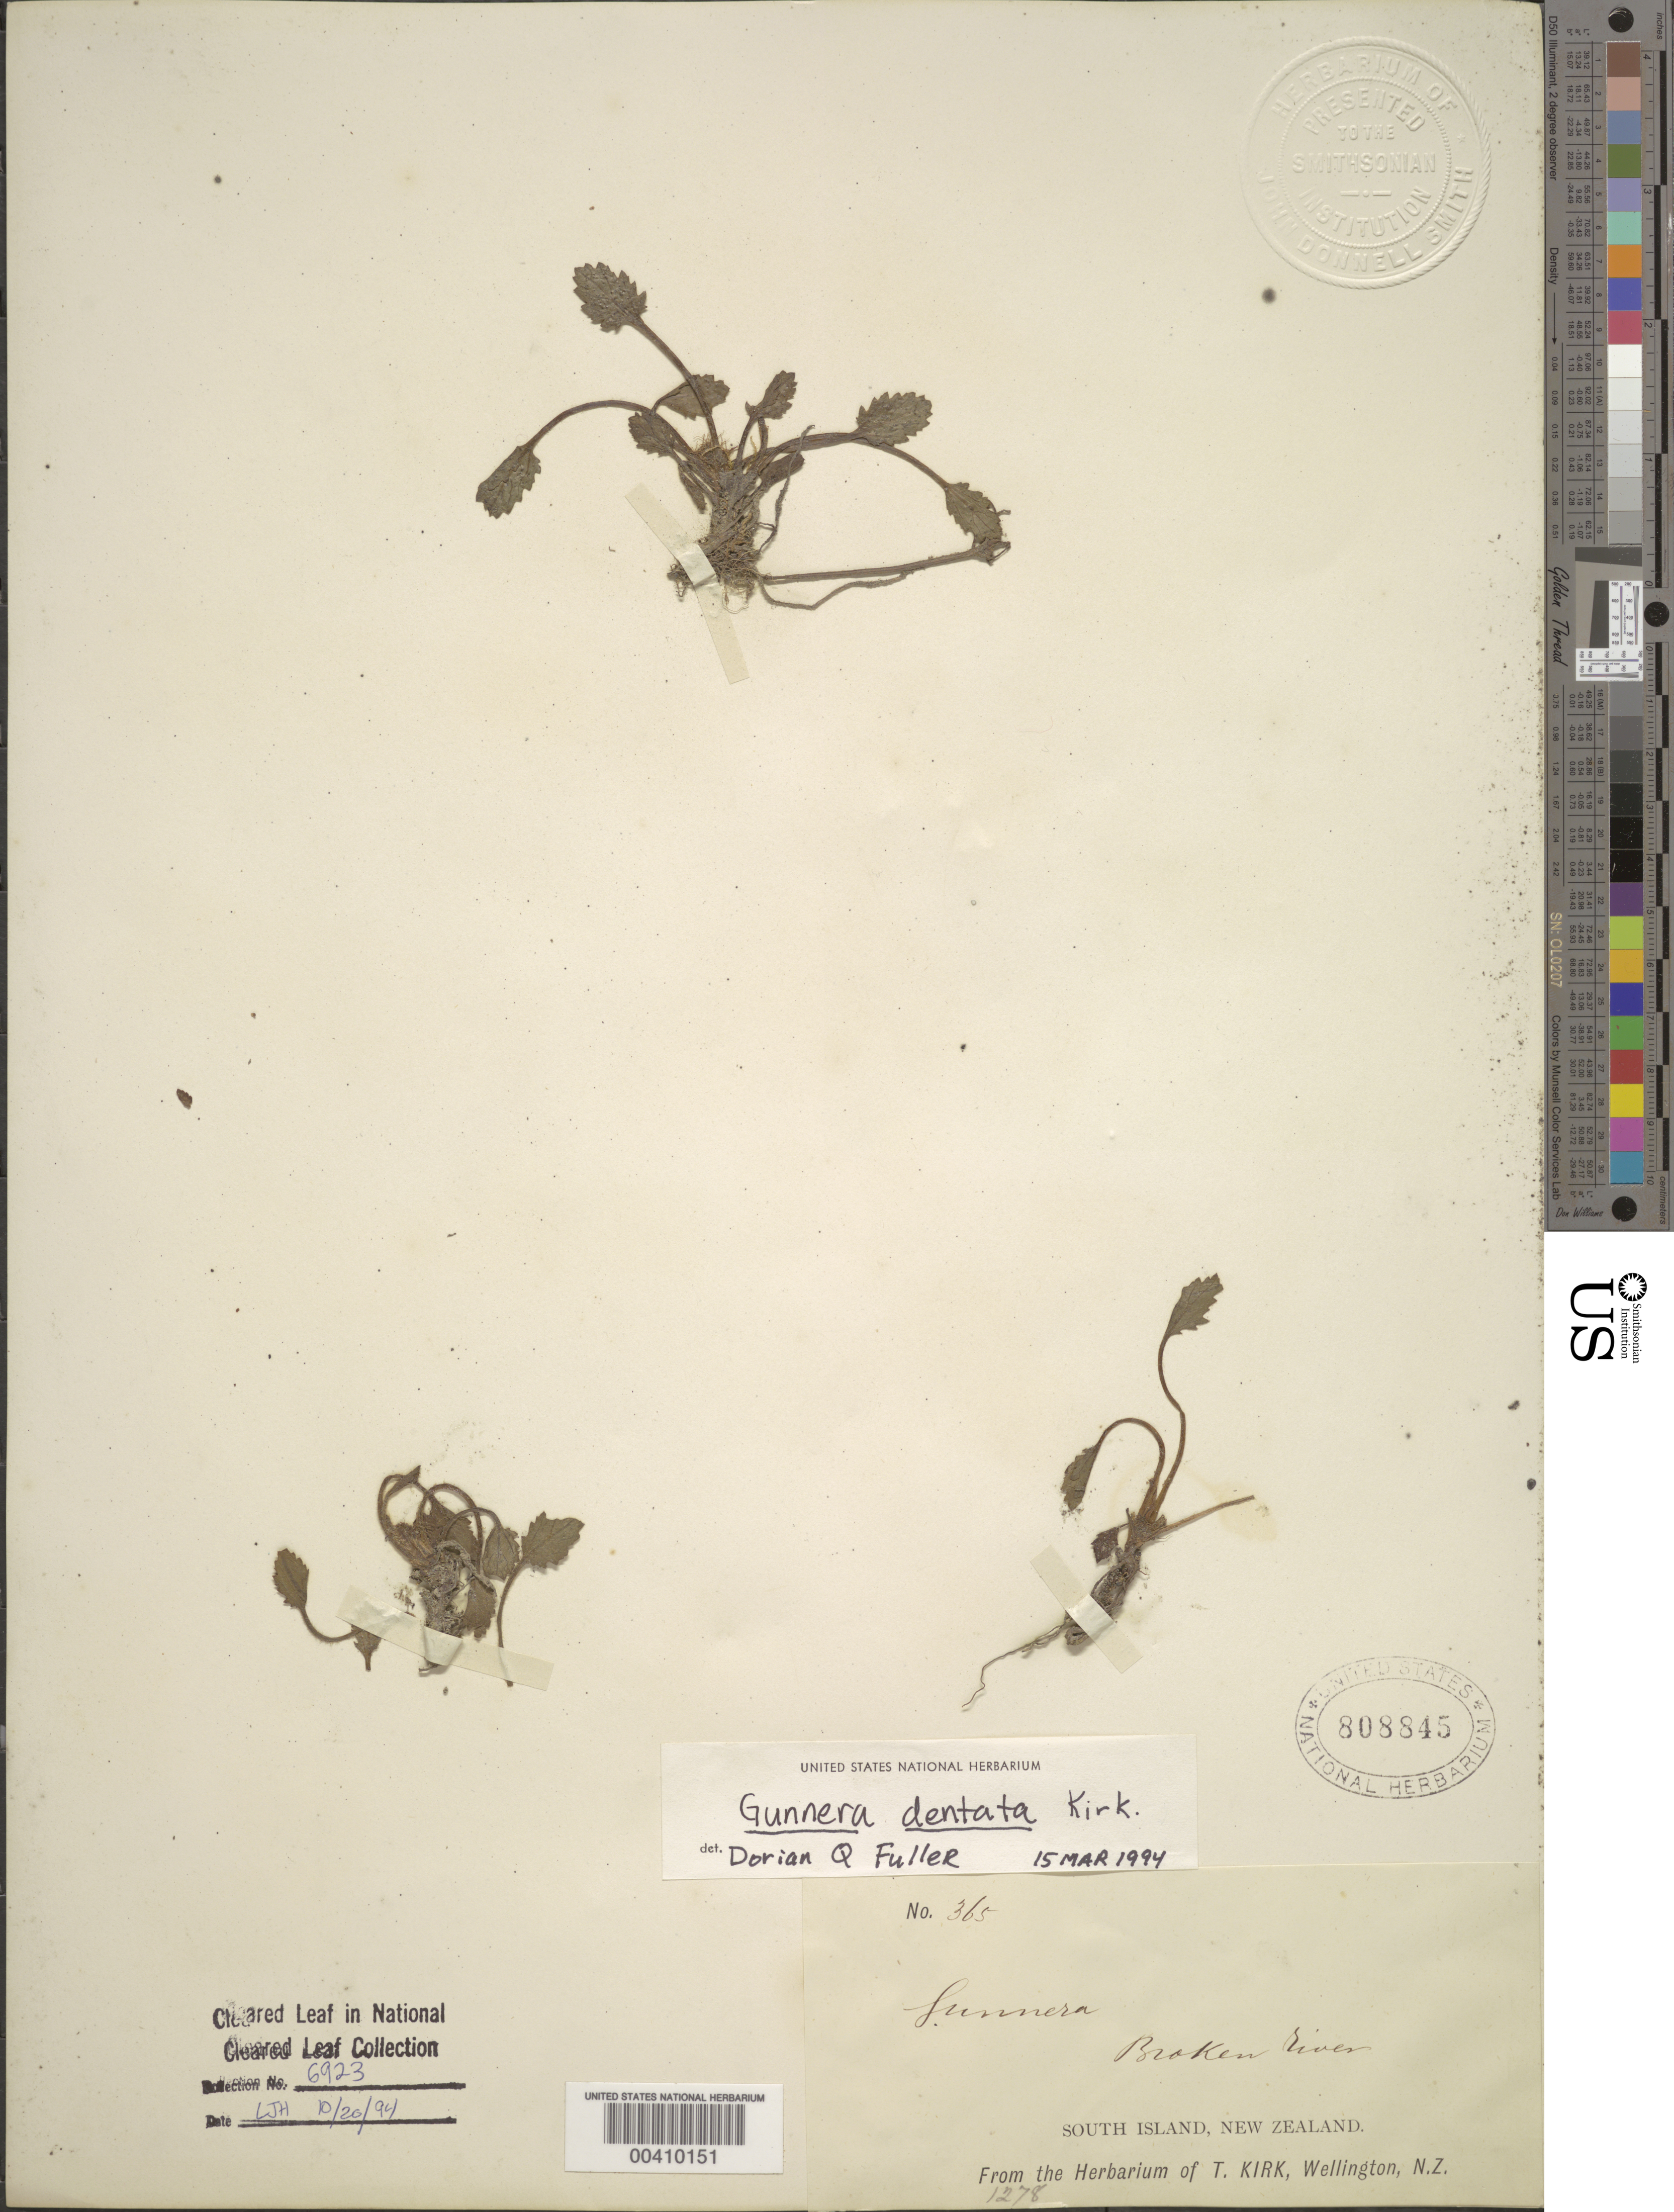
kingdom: Plantae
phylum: Tracheophyta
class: Magnoliopsida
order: Gunnerales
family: Gunneraceae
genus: Gunnera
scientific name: Gunnera dentata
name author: Kirk.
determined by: Fuller, D. Q.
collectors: ex herb. T. Kirk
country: New Zealand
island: South Island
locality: Broken River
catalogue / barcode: US 808845